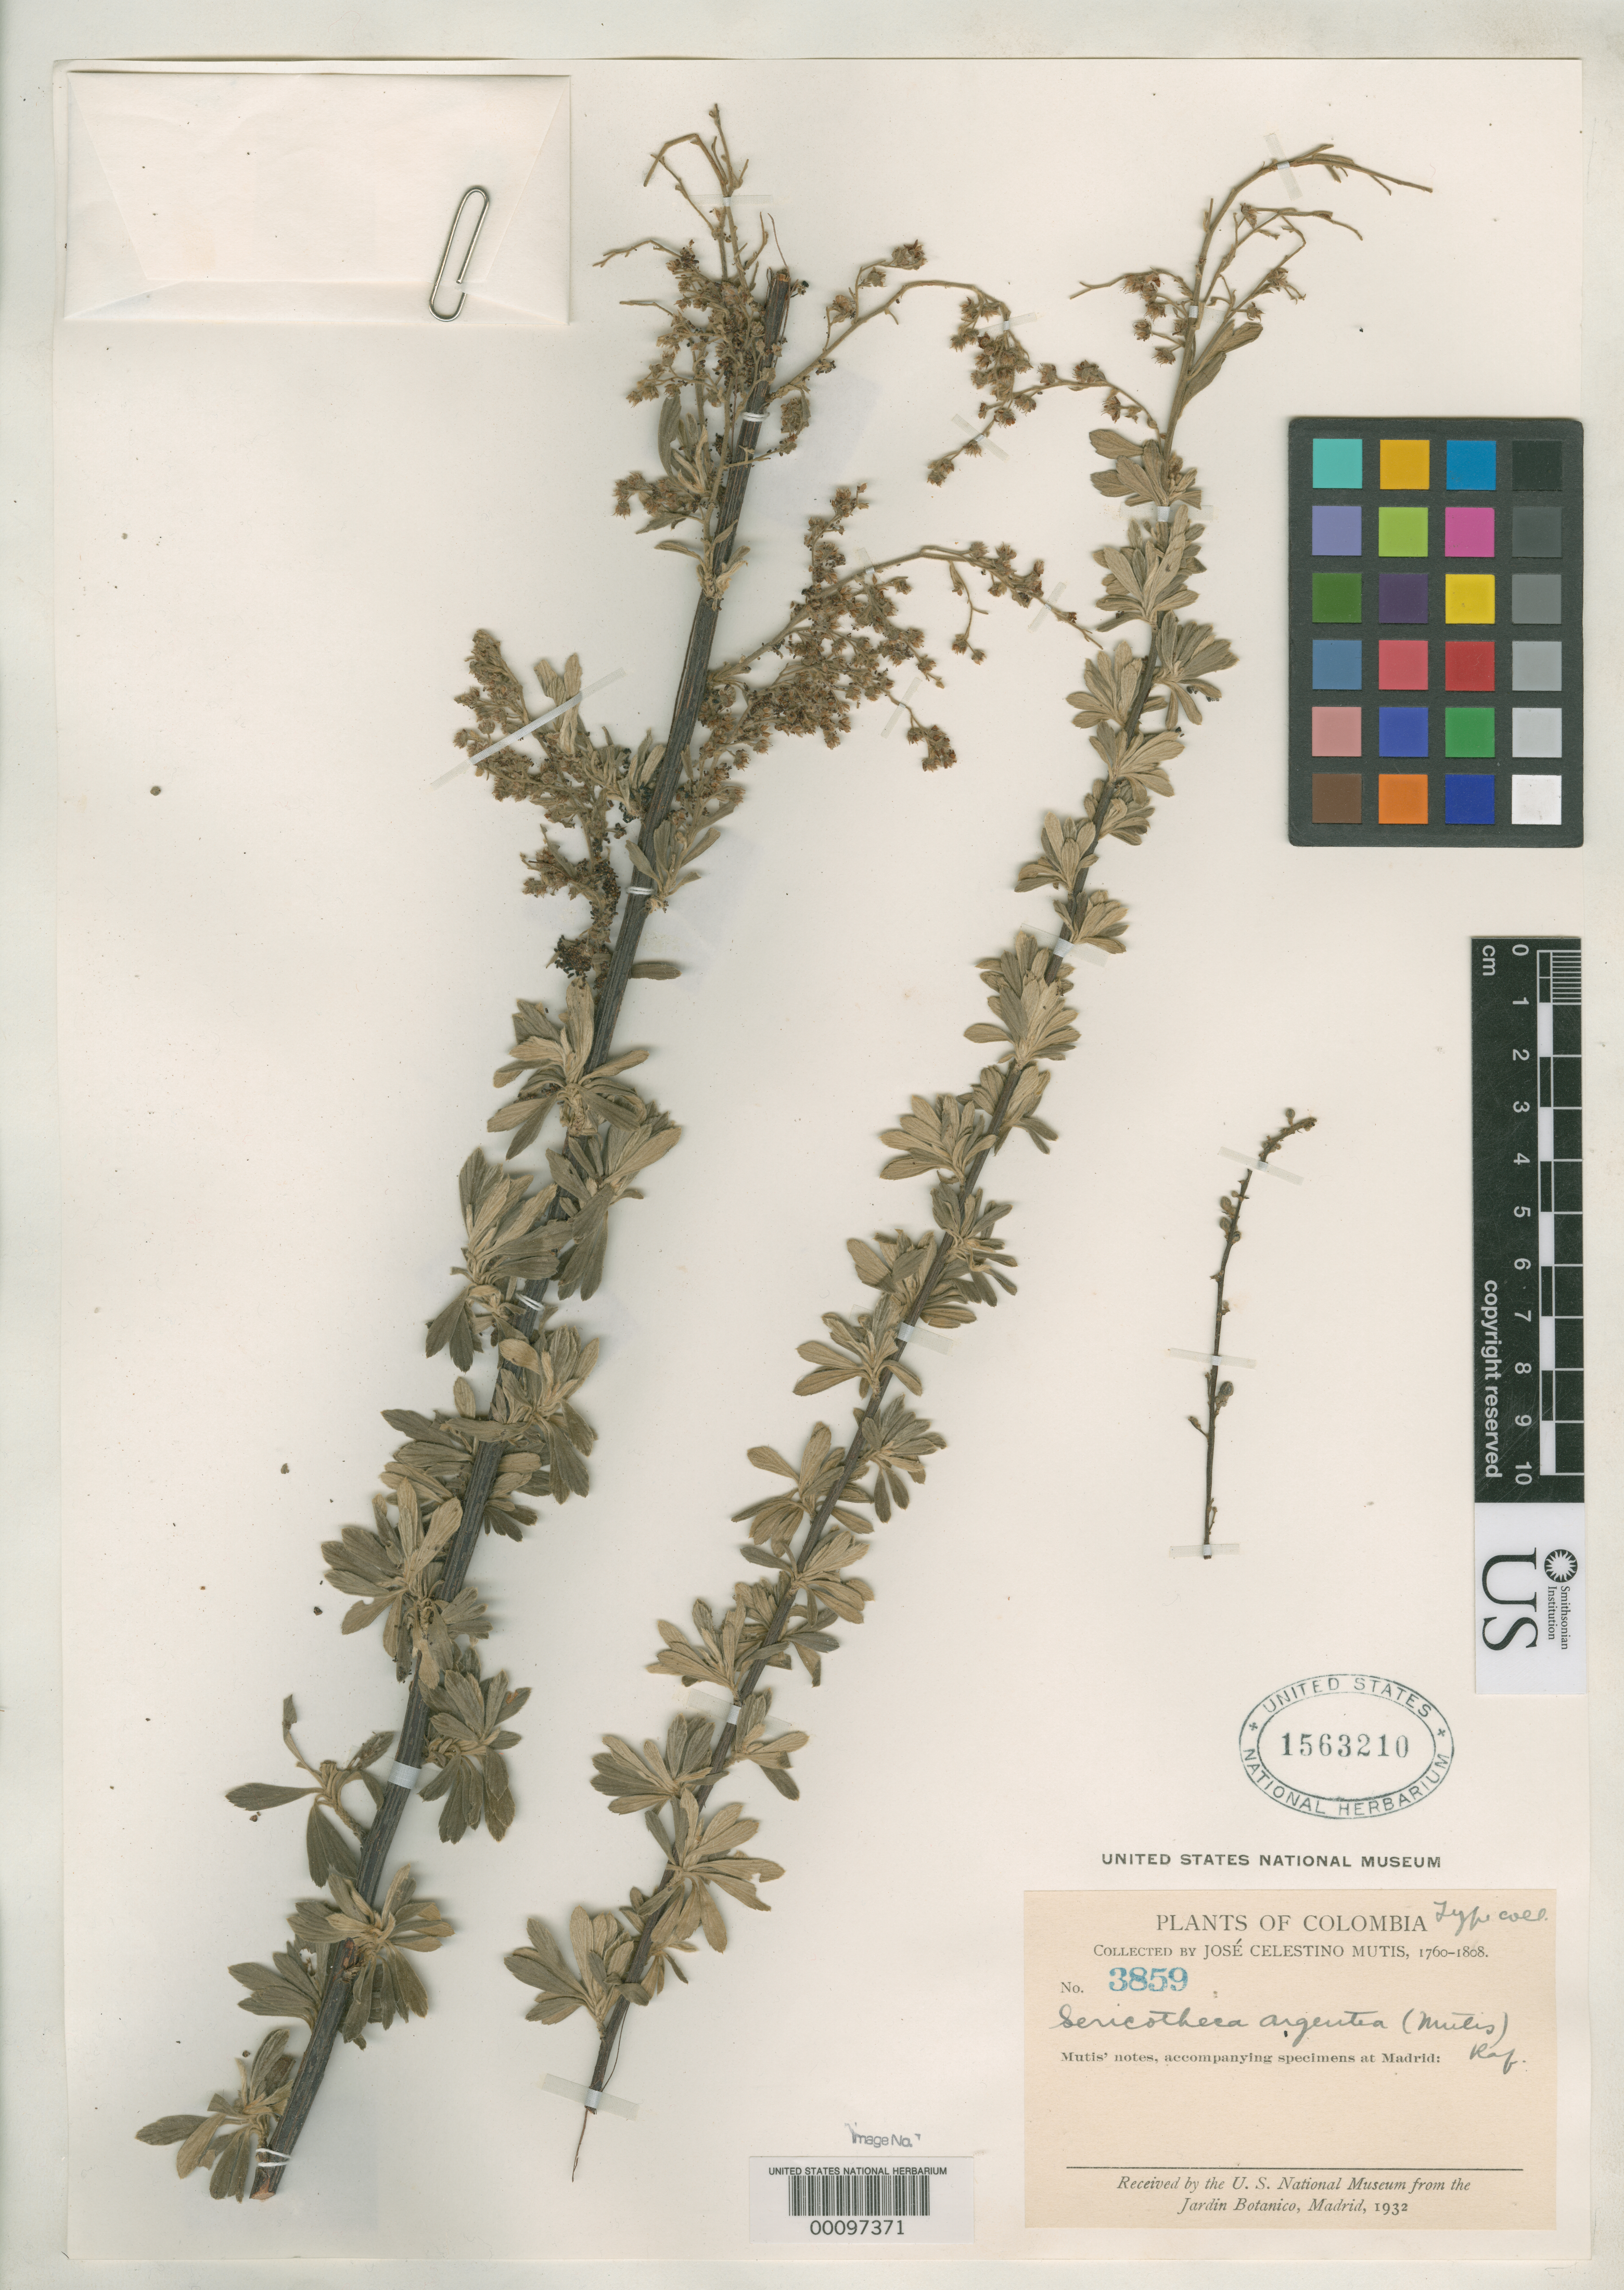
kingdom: Plantae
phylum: Tracheophyta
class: Magnoliopsida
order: Rosales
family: Rosaceae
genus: Spiraea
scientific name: Spiraea argentea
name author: L. f.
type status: Type Collection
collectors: J. C. B. Mutis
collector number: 3859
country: Colombia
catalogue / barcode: US 1563210